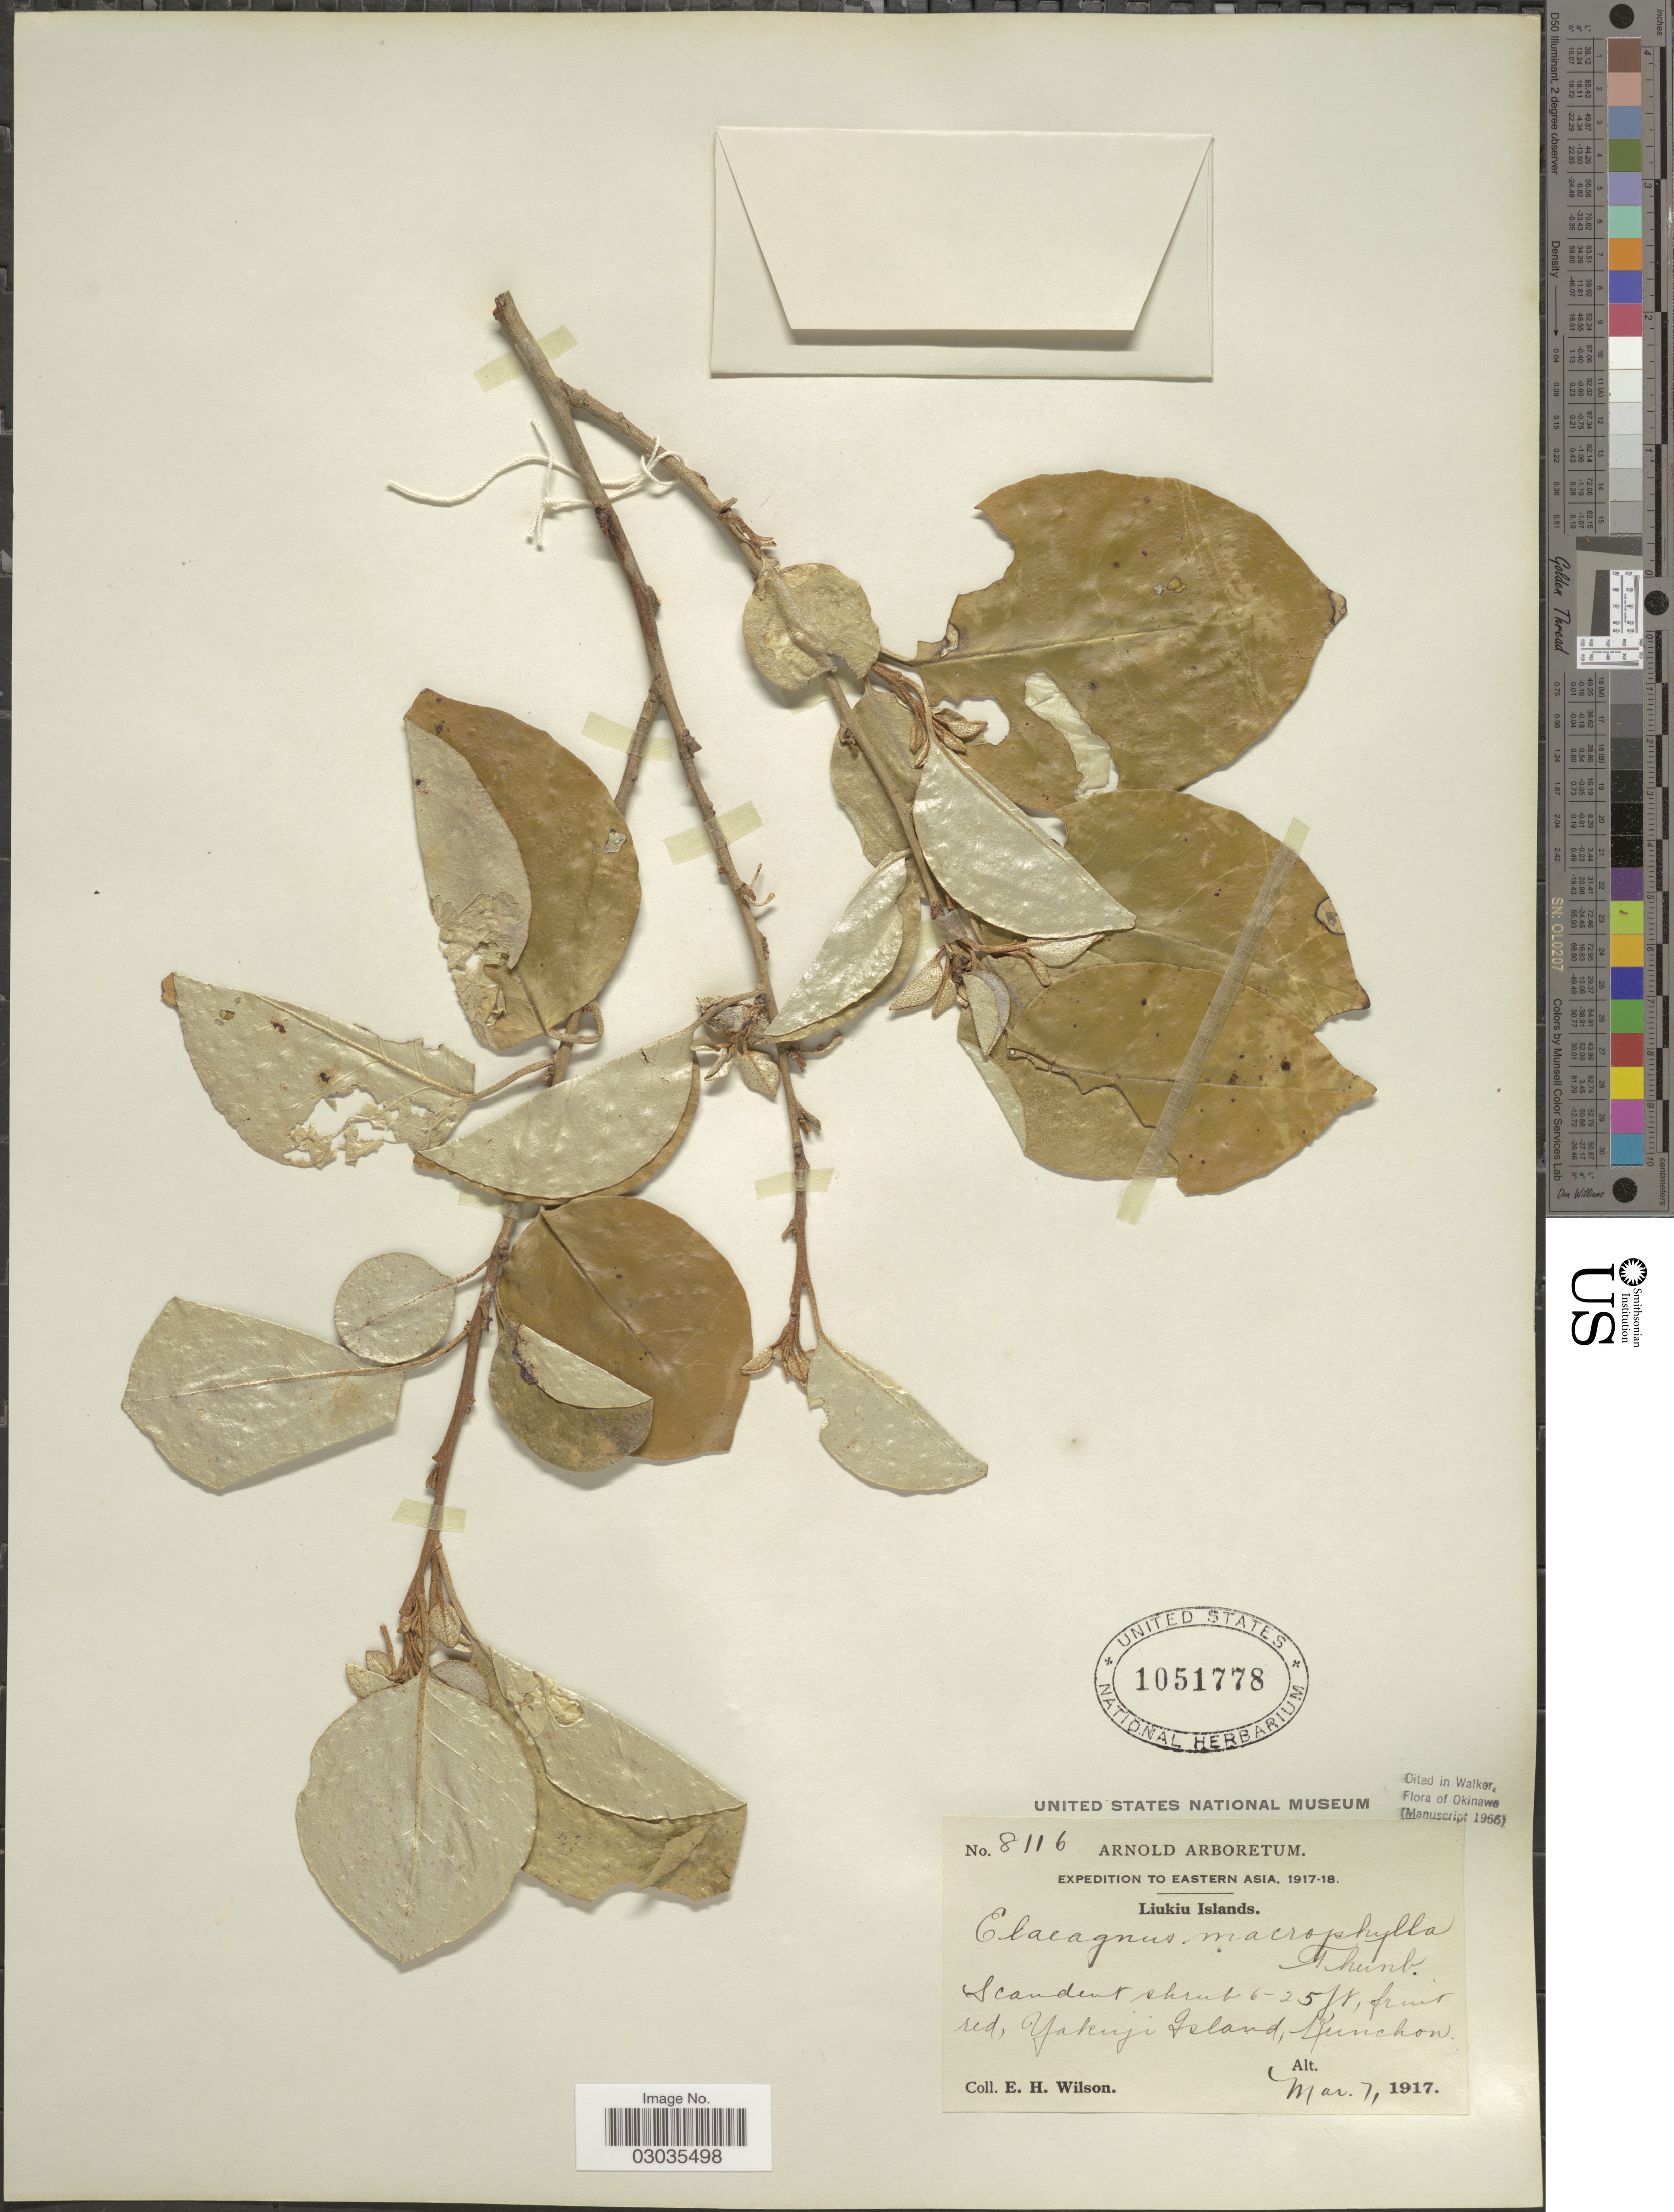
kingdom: Plantae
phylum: Tracheophyta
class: Magnoliopsida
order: Rosales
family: Elaeagnaceae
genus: Elaeagnus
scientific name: Elaeagnus macrophylla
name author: Thunb.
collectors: E. Wilson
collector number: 8116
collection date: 1917-03-07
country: Japan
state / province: Okinawa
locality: Eastern Asia, Liukiu Islands. Yakuji Island, Runchon.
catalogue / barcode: US 1051778